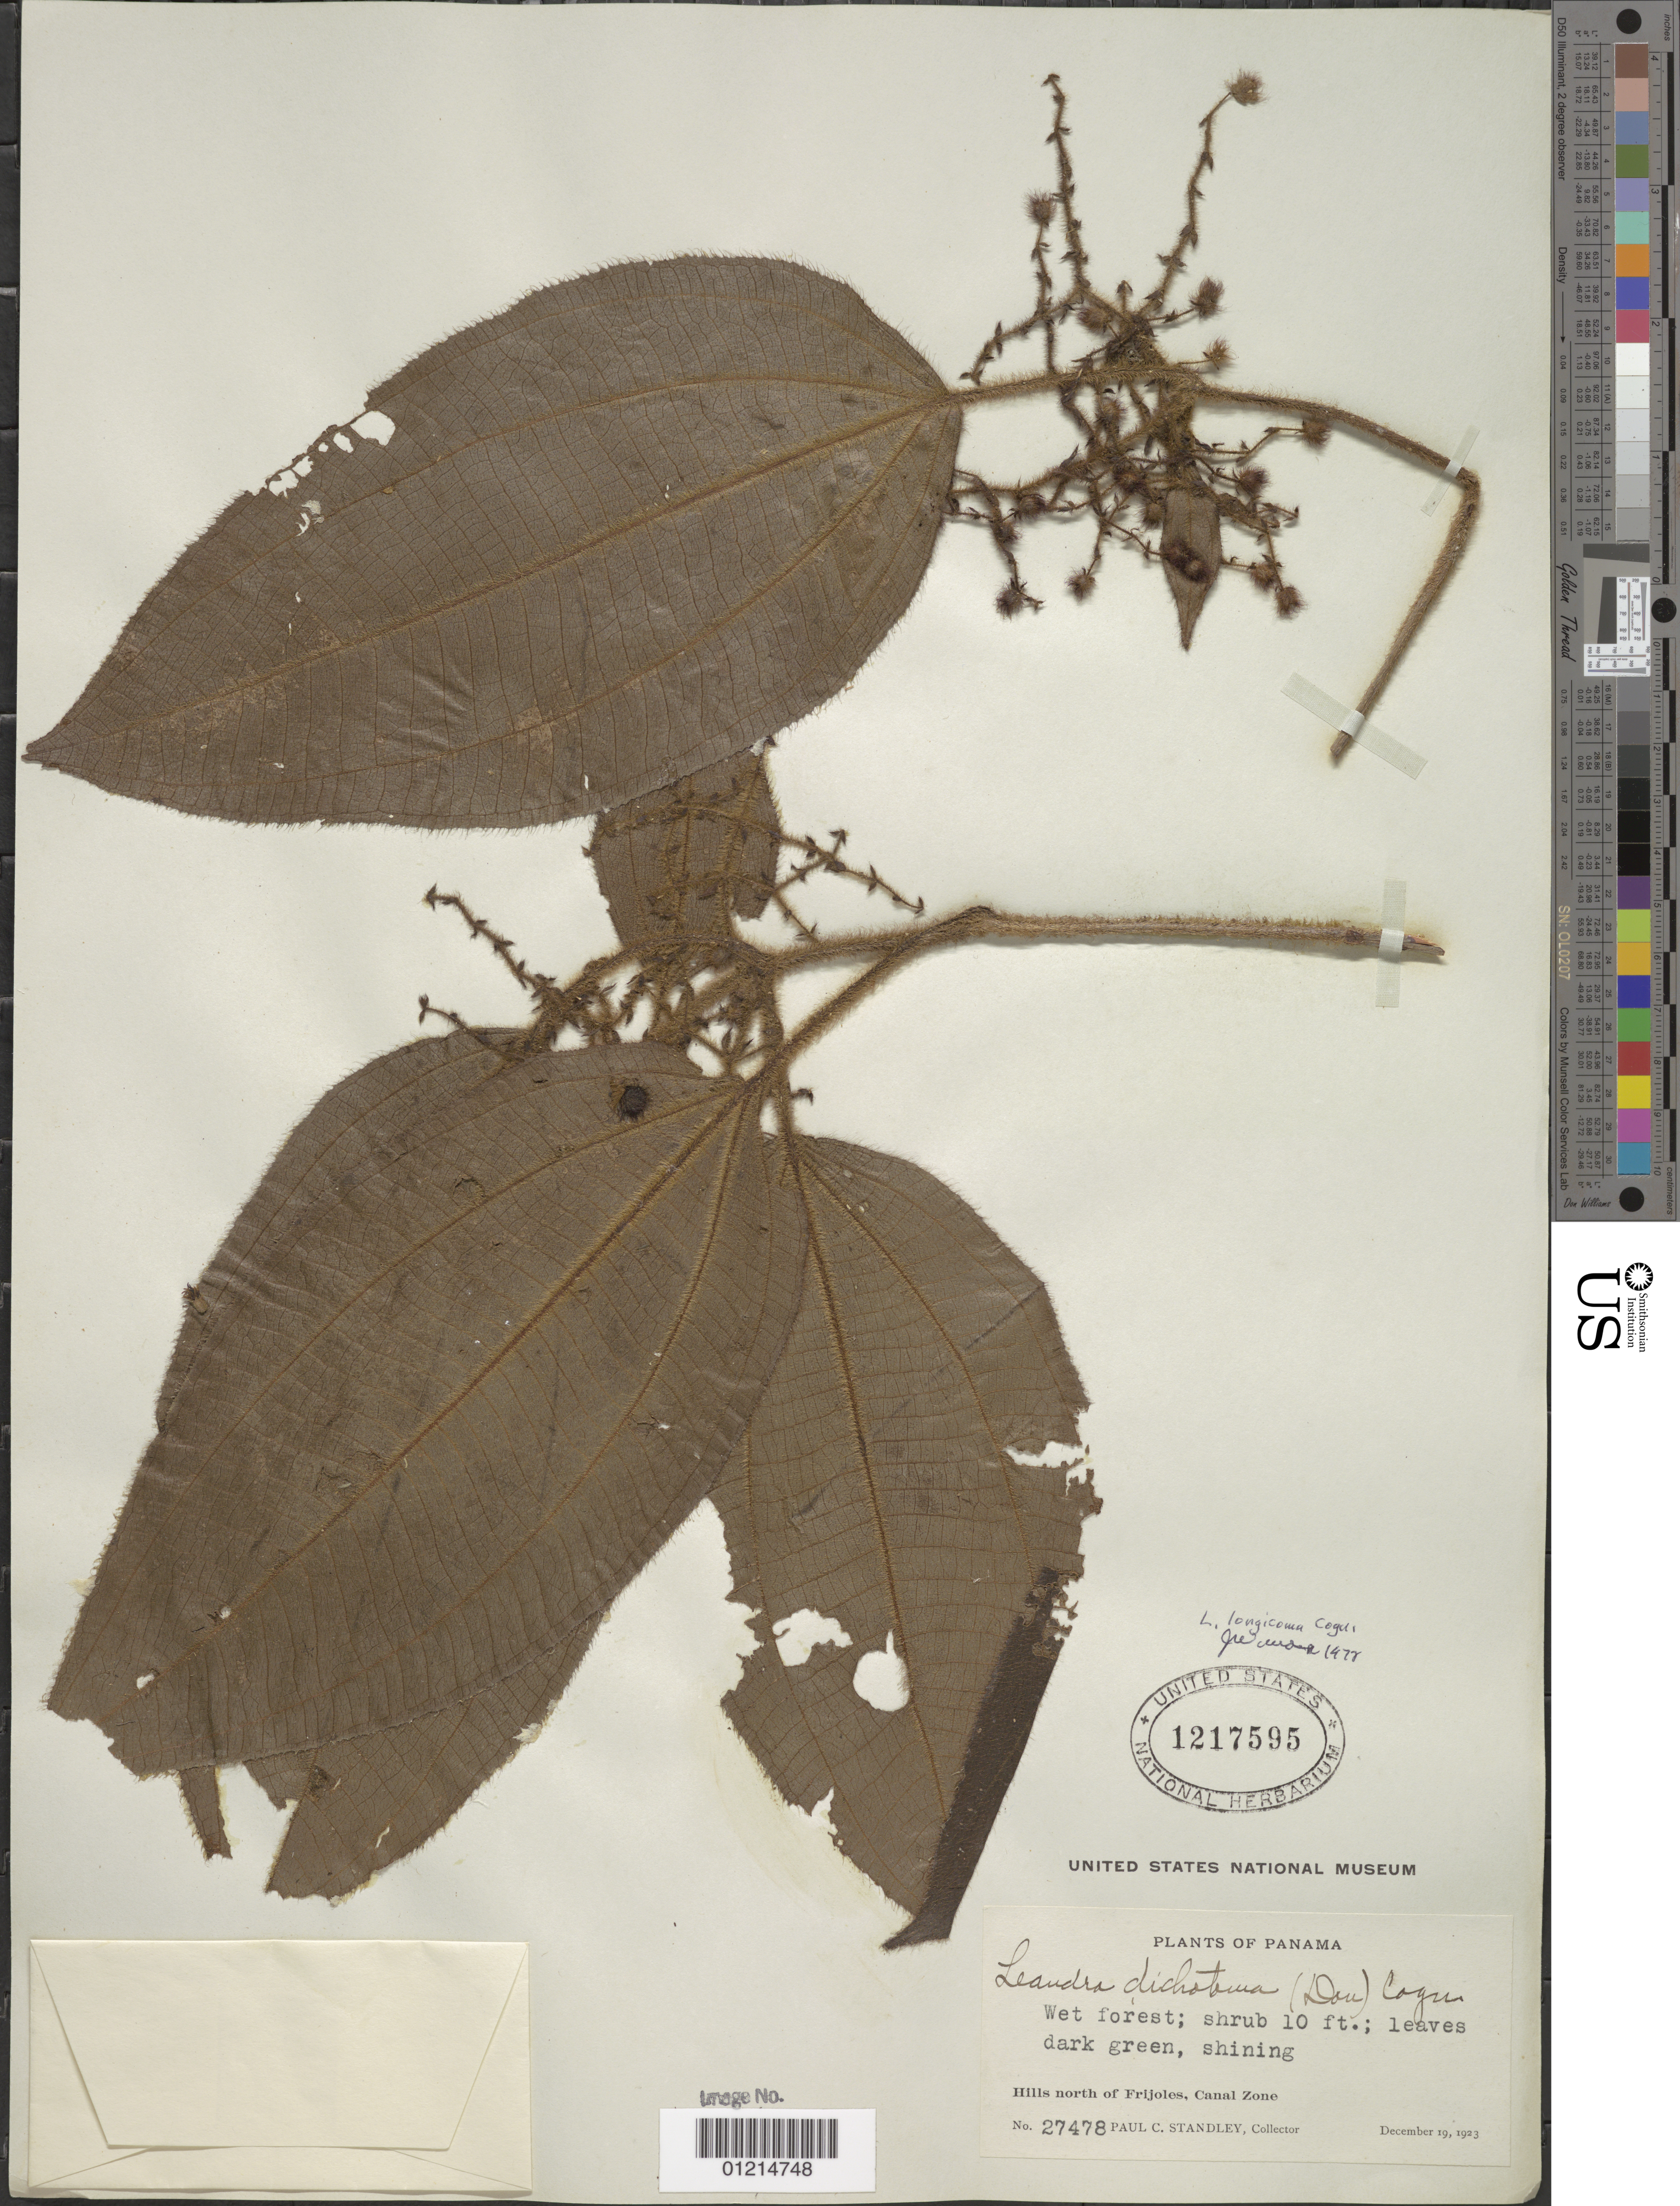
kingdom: Plantae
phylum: Tracheophyta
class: Magnoliopsida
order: Myrtales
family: Melastomataceae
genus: Leandra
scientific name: Leandra longicoma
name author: Cogn.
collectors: P. C. Standley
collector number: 27478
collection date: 1923-12-19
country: Panama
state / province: Colón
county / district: Canal Zone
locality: Hills N of Frijoles.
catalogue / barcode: US 1217595